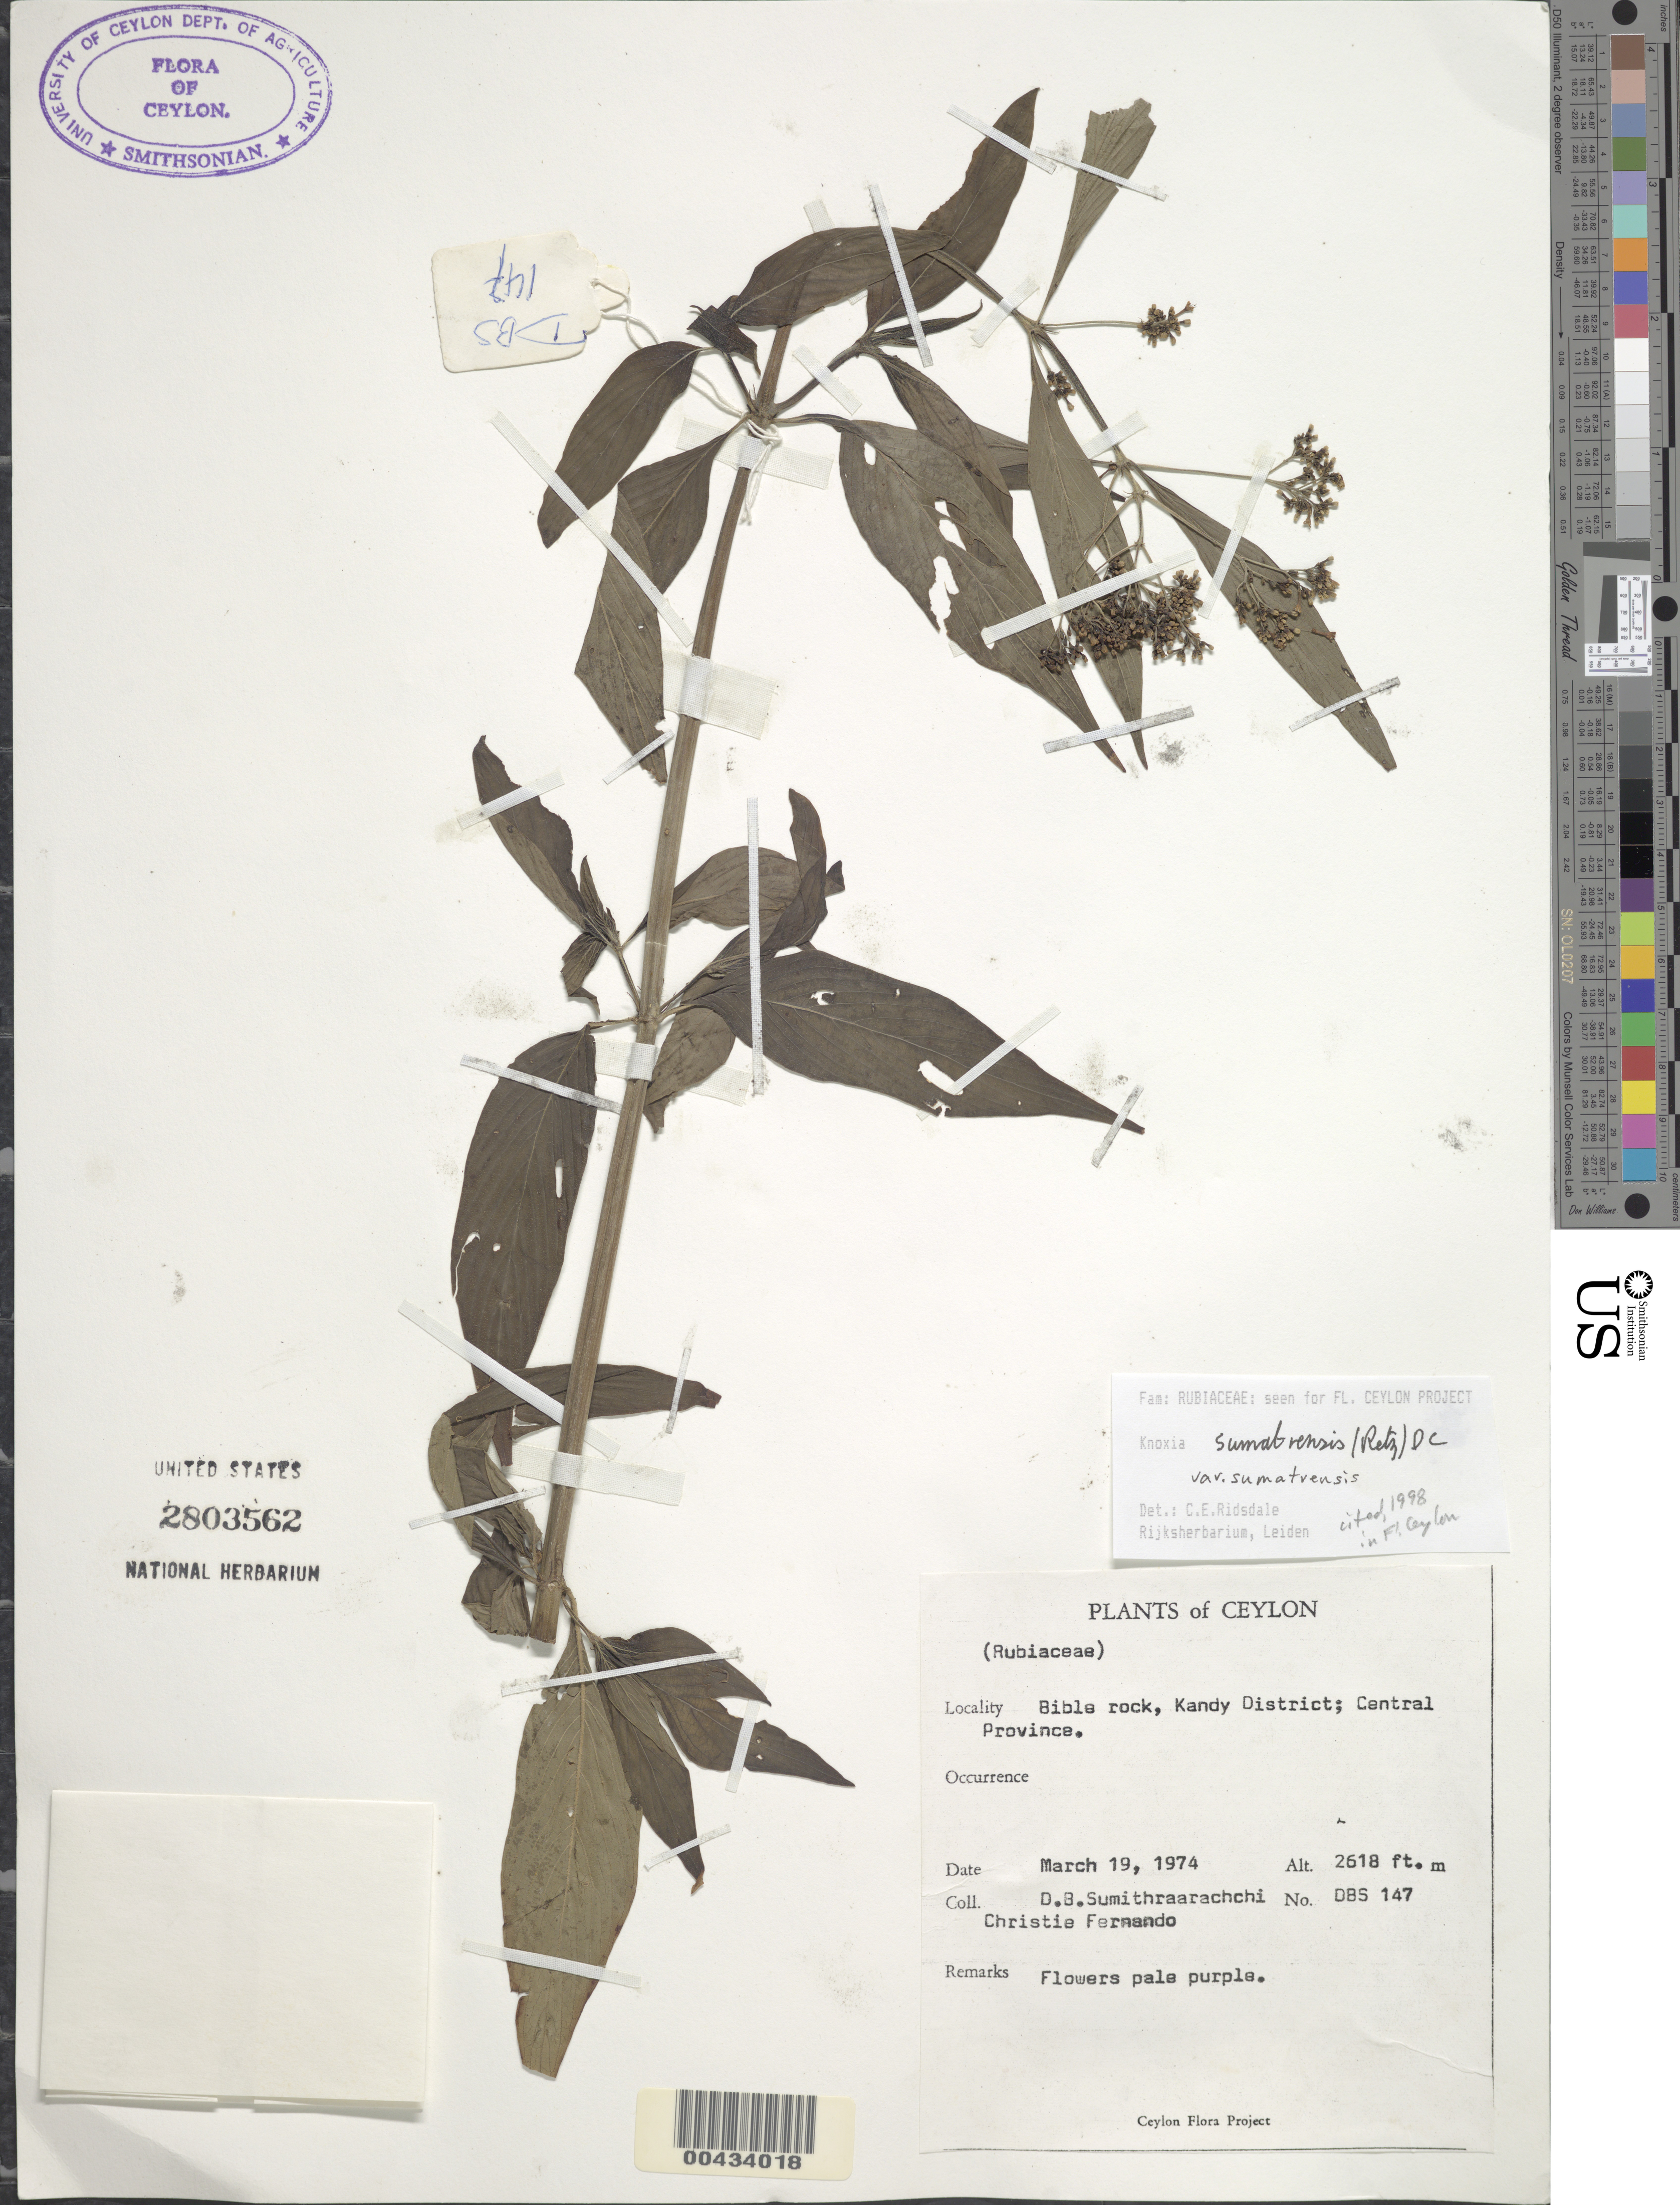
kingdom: Plantae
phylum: Tracheophyta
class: Magnoliopsida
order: Gentianales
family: Rubiaceae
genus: Knoxia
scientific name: Knoxia sumatrensis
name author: (Retz.) DC.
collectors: D. B. Sumithraarachchi & C. Fernando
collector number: DBS 147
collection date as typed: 19 Mar 1974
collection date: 1974-03-19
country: Sri Lanka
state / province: Central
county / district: Kandy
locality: Bible Rock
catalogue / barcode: US 2803562